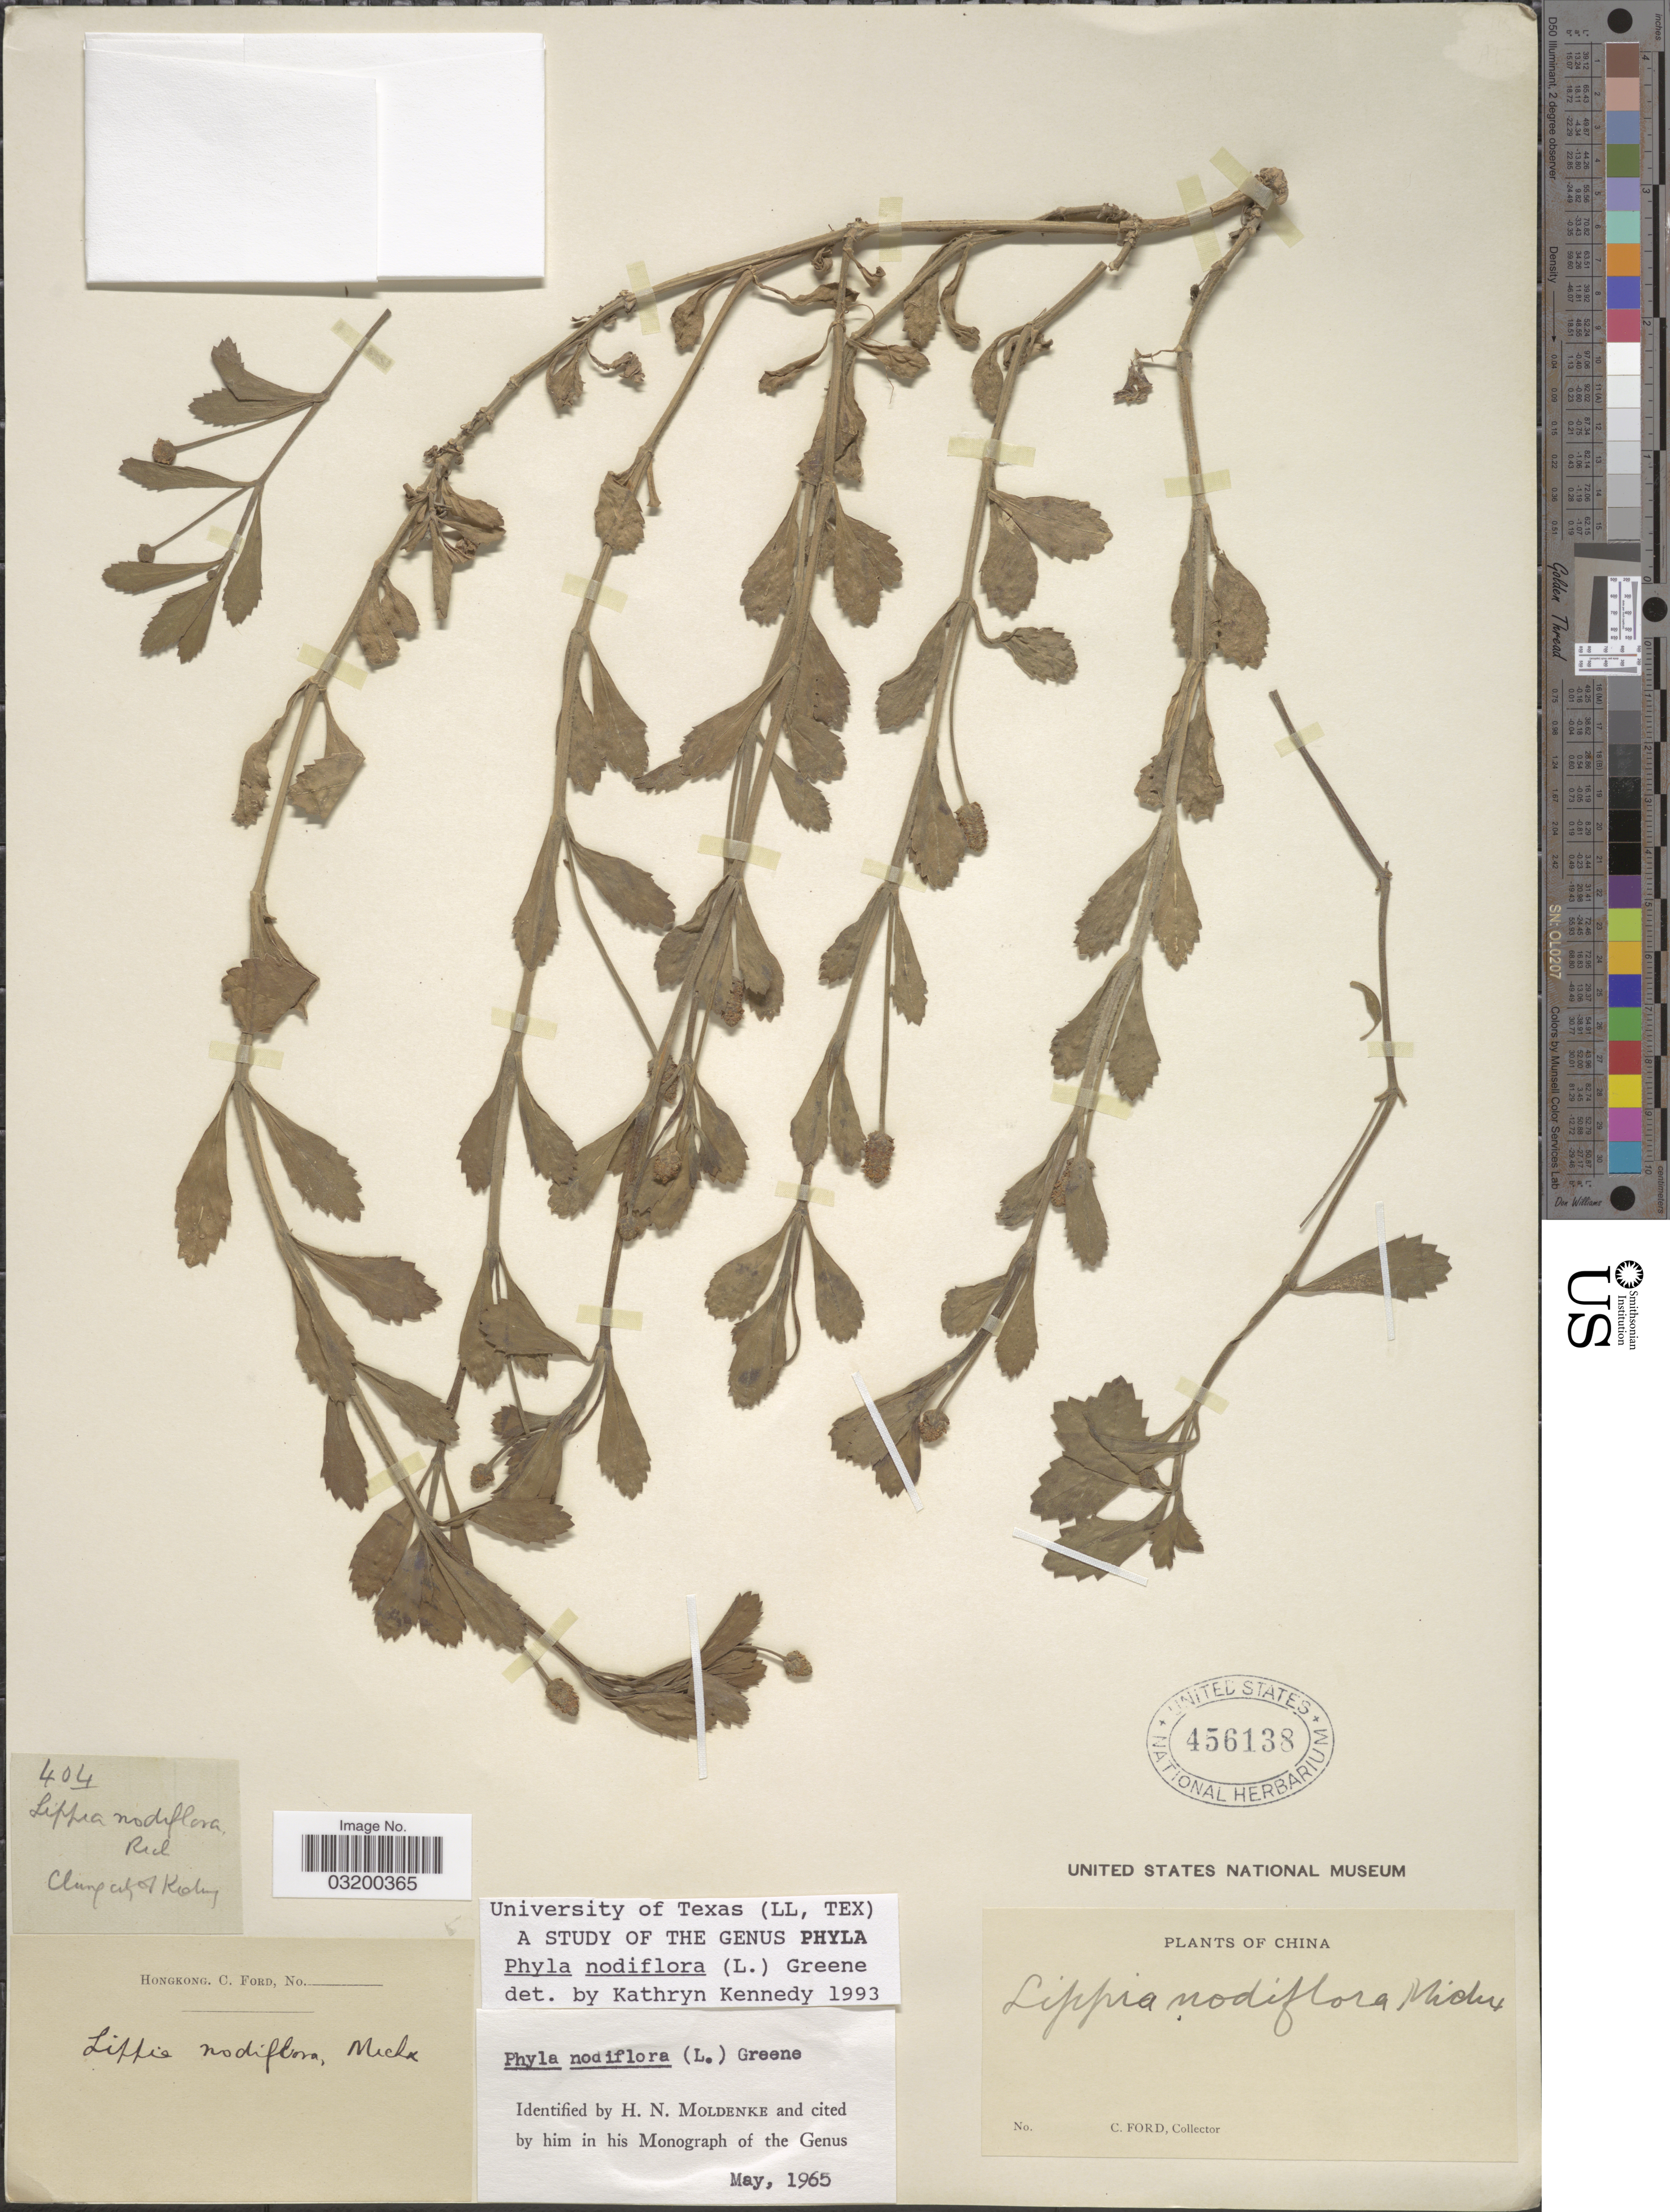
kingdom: Plantae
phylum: Tracheophyta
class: Magnoliopsida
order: Lamiales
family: Verbenaceae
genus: Phyla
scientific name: Phyla nodiflora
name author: (L.) Greene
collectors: C. Ford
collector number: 404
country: China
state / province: Hong Kong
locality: Clump city of Kedey. [interpreted]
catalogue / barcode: US 456138